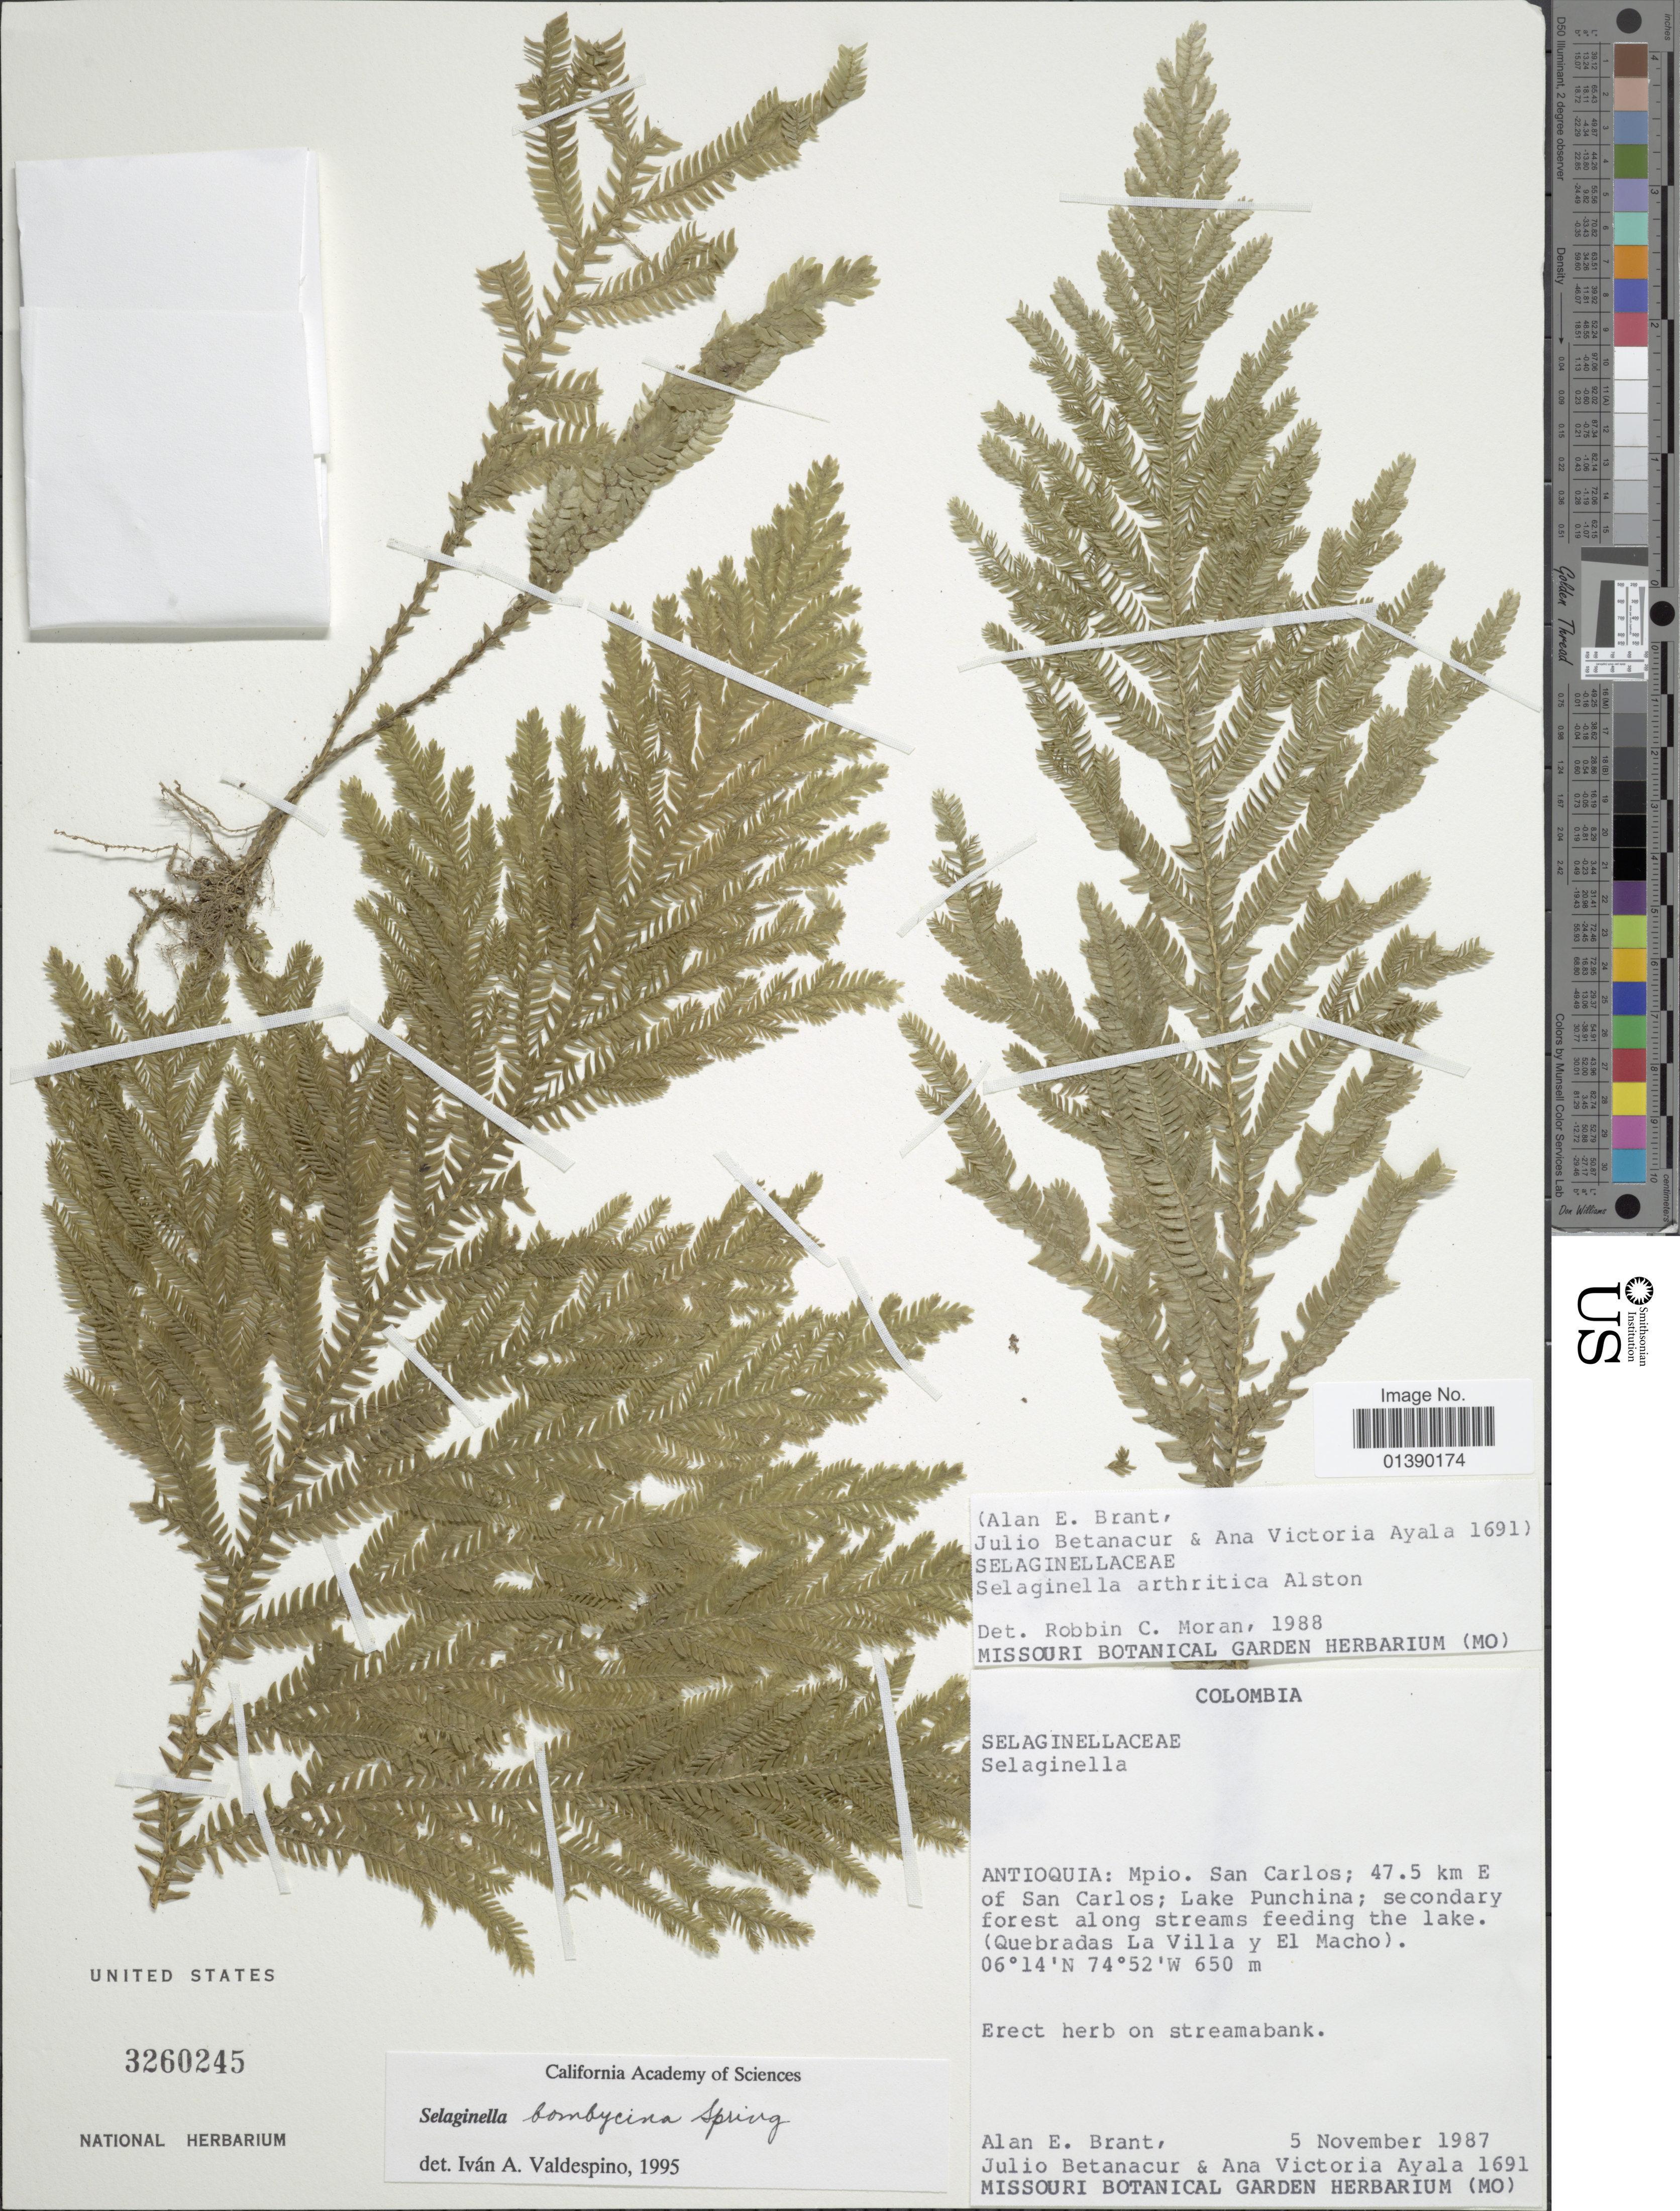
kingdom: Plantae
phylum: Tracheophyta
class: Lycopodiopsida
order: Selaginellales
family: Selaginellaceae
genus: Selaginella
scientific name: Selaginella bombycina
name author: Spring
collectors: A. Brant, J. C. Betancur & A. V. Ayala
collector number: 1691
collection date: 1987-11-05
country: Colombia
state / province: Antioquia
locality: Mpio.San Carlos; 47.5 km E of San Carlos; Lake Punchina; secondary forest along streams feeding the Lake (Quebradas La Villa y El Macho)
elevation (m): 650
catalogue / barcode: US 3260245